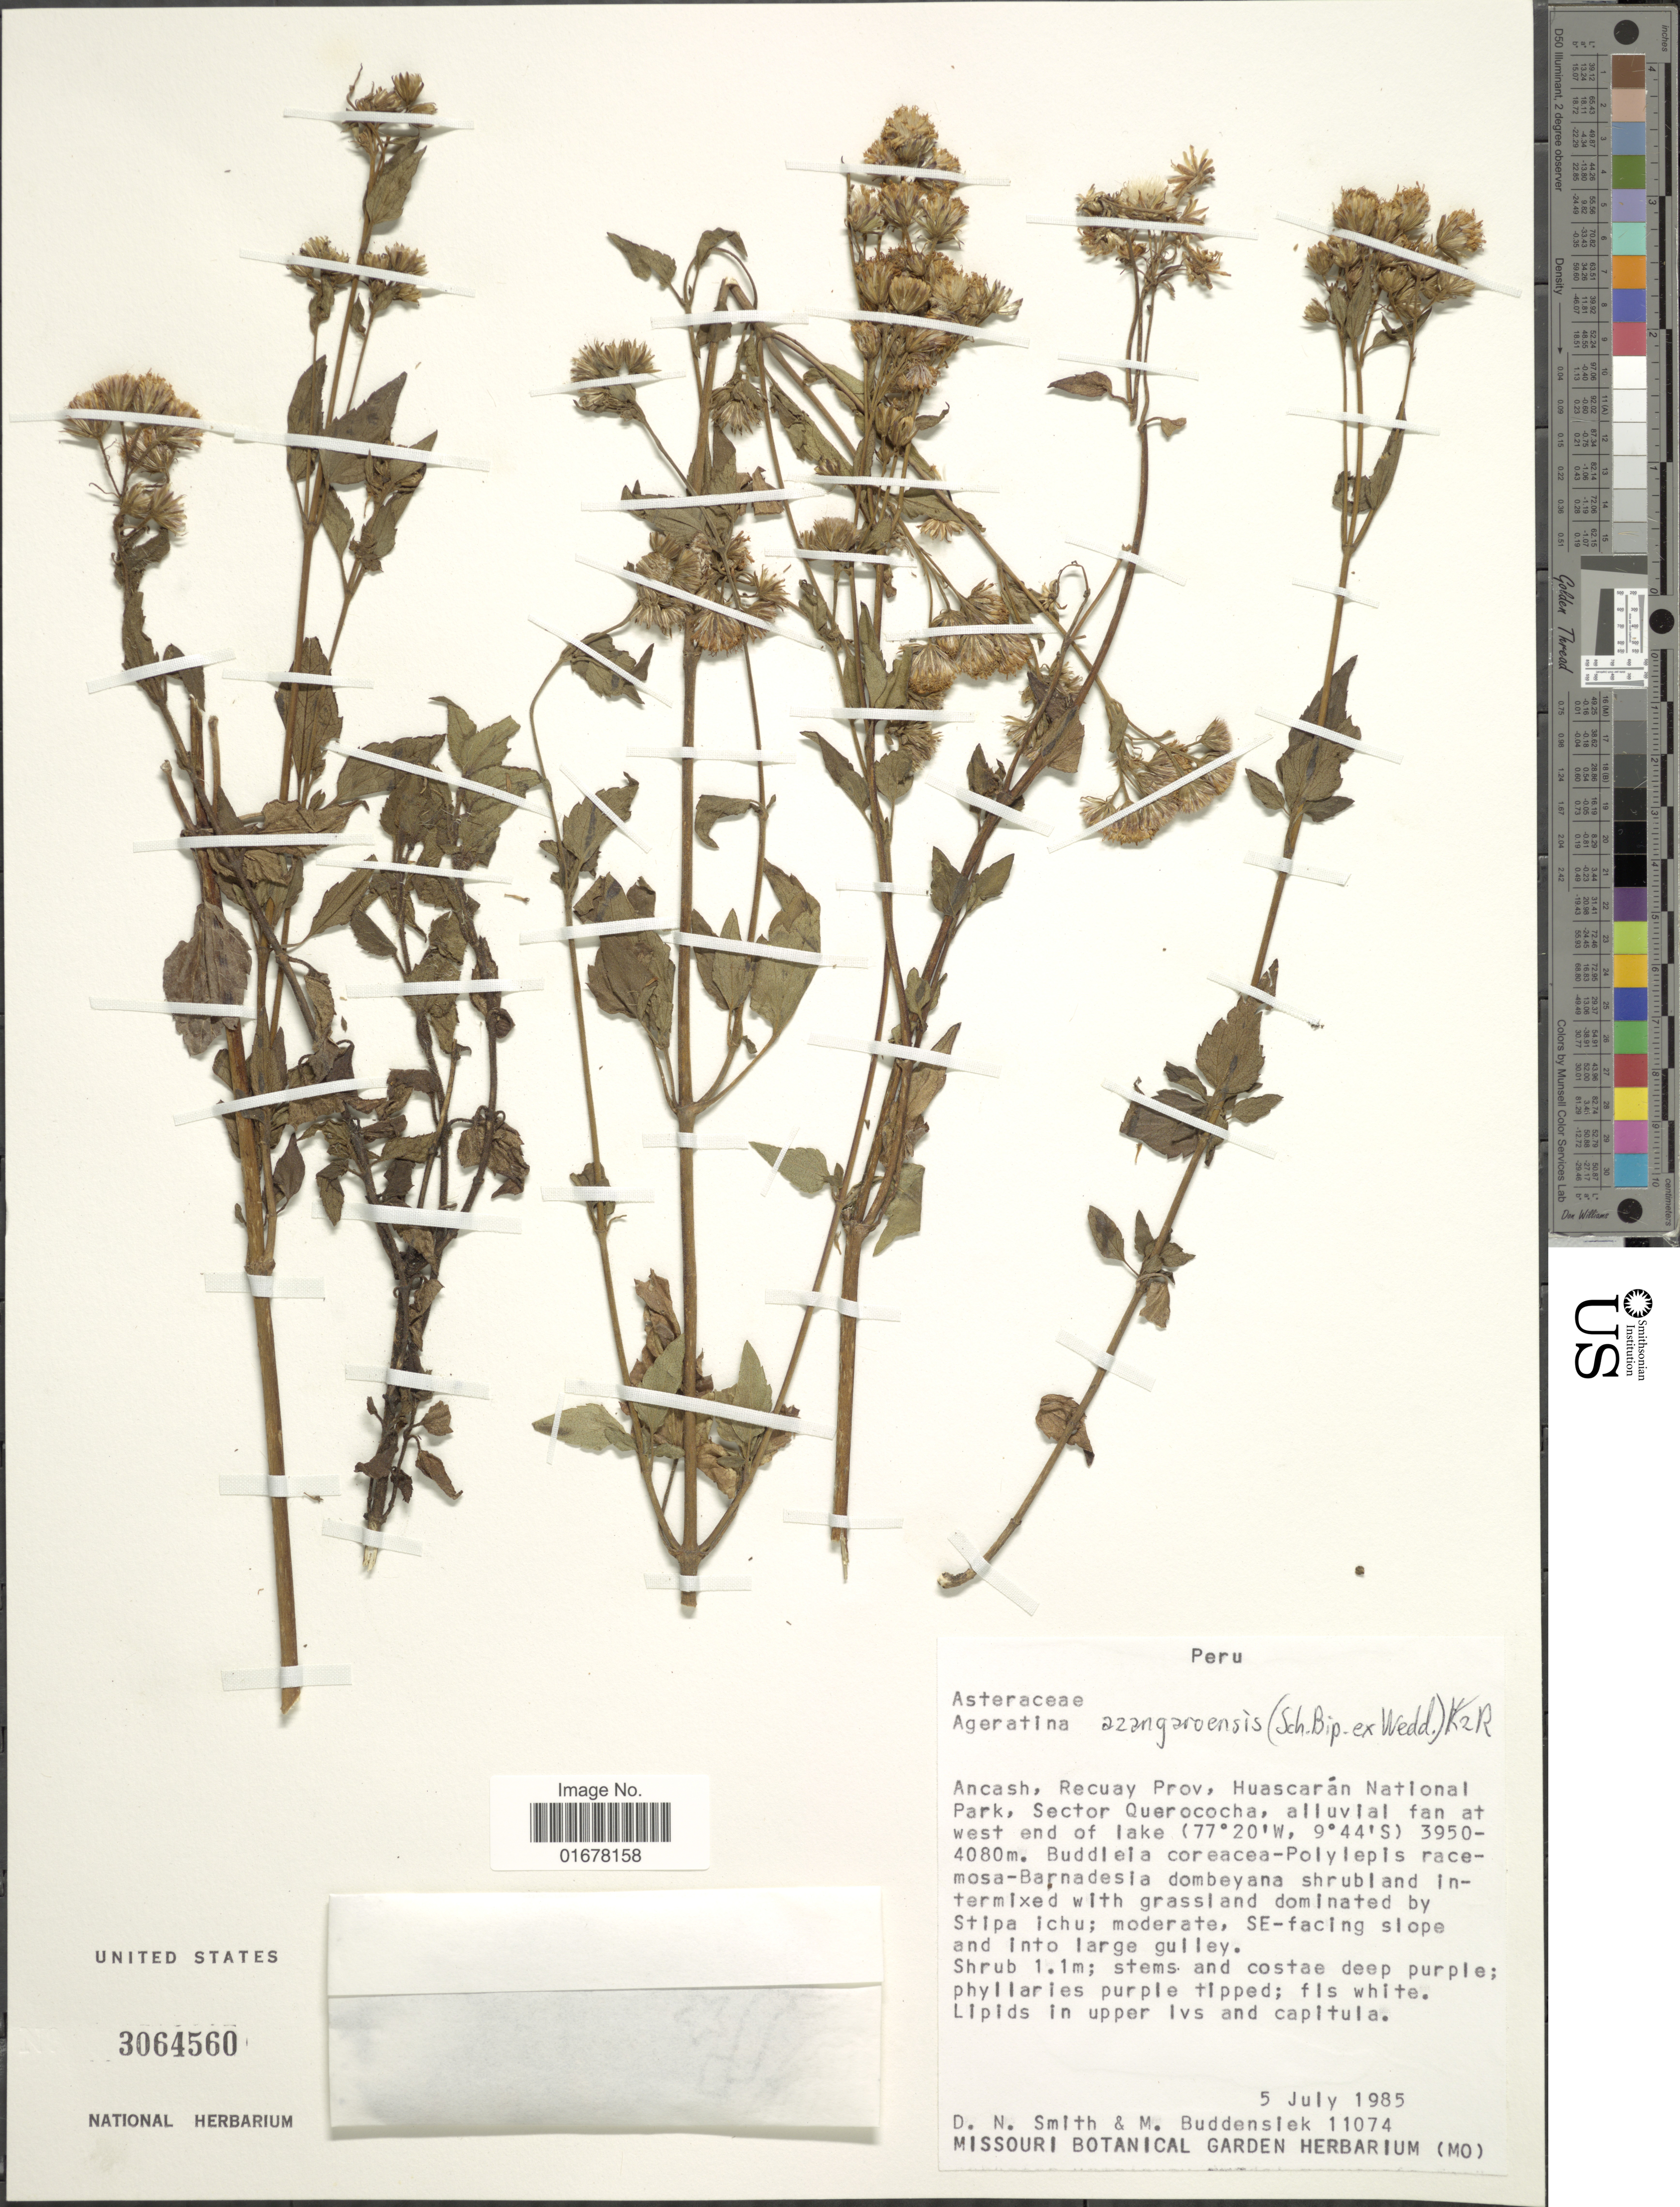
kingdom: Plantae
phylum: Tracheophyta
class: Magnoliopsida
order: Asterales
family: Asteraceae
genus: Ageratina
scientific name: Ageratina azangaroensis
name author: (Sch. Bip. ex Wedd.) R.M. King & H. Rob.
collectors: D. Smith & M. Buddensiek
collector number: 11074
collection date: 1985-07-05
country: Peru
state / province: Ancash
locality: Ancash, Recuay Prov. Huascaran National Park, Sector Querococha, alluvial fan at west end of lake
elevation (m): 3950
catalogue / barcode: US 3064560